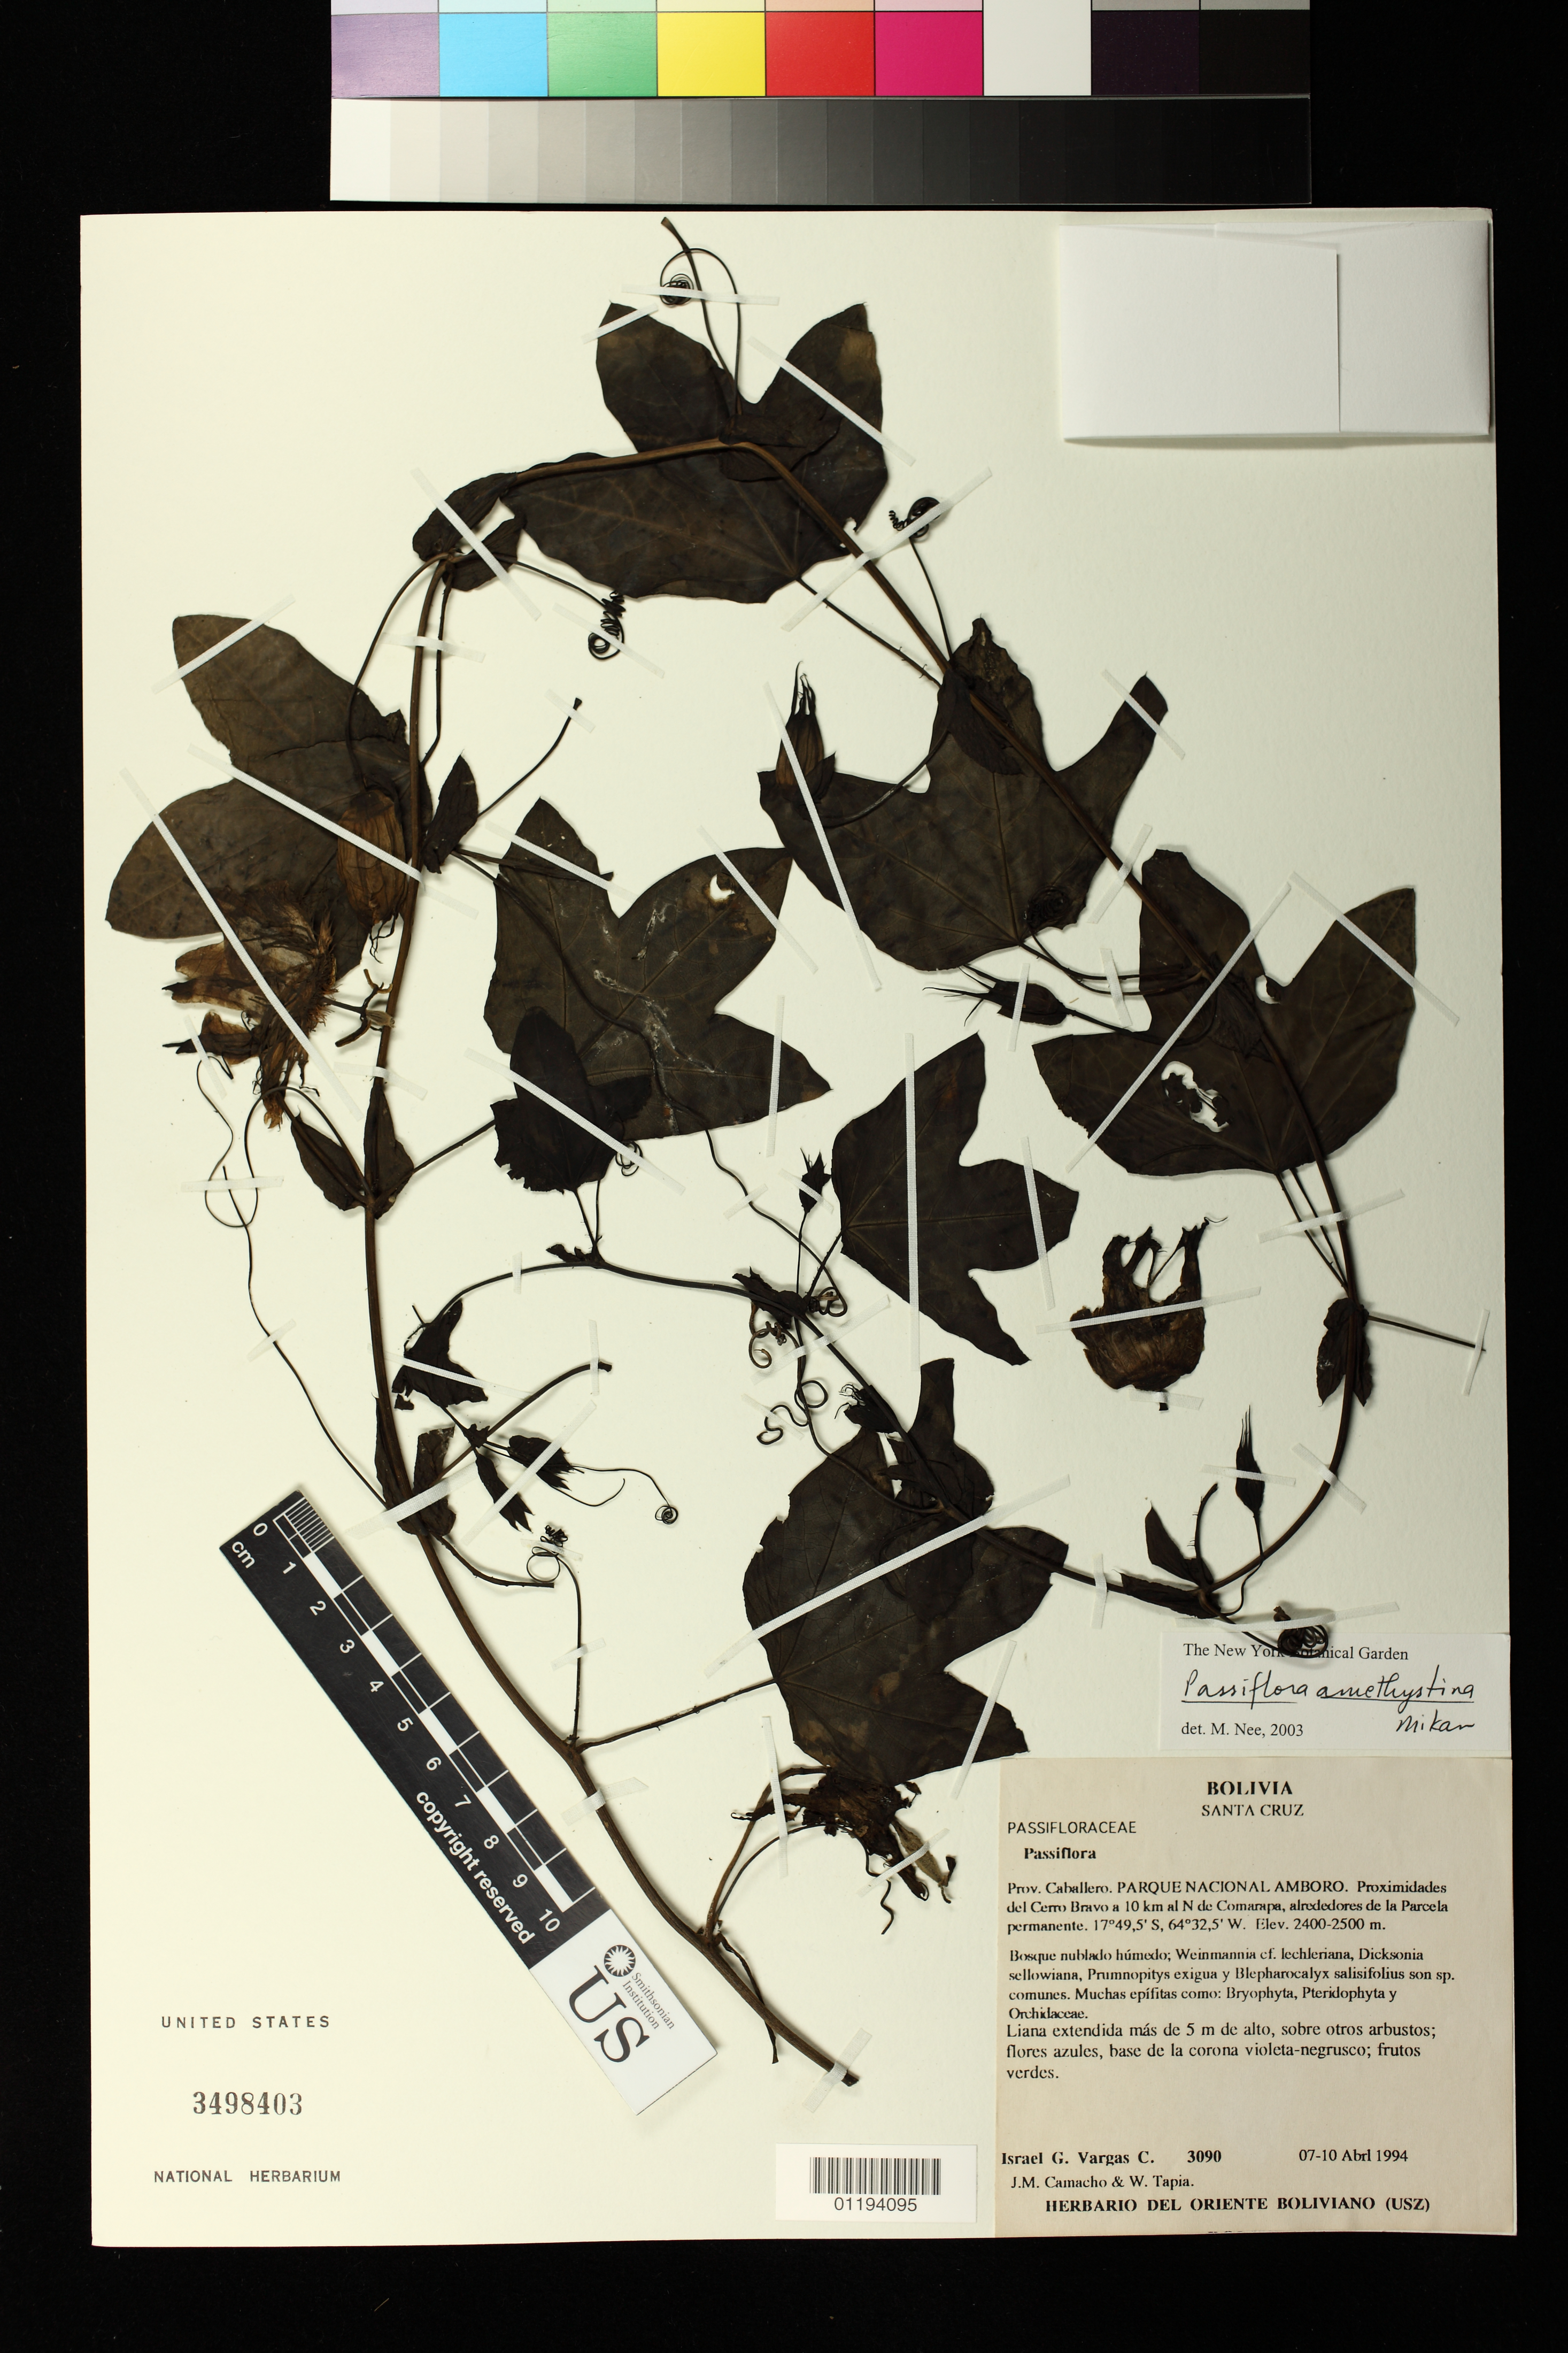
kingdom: Plantae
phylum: Tracheophyta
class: Magnoliopsida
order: Malpighiales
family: Passifloraceae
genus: Passiflora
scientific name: Passiflora amethystina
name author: J.C. Mikan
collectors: I. G. Vargas C., J. M. Camacho & W. Tapia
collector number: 3090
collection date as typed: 1994 Apr 07 1994 Apr 10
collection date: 1994-04-07/1994-04-10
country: Bolivia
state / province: Santa Cruz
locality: Prov. Caballero. Parque Nacional Amboro. Proximidades del Cerro Bravo a 10 km N de Comarapa, alrededores de la Parcela permanente.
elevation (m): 2400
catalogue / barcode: US 3498403